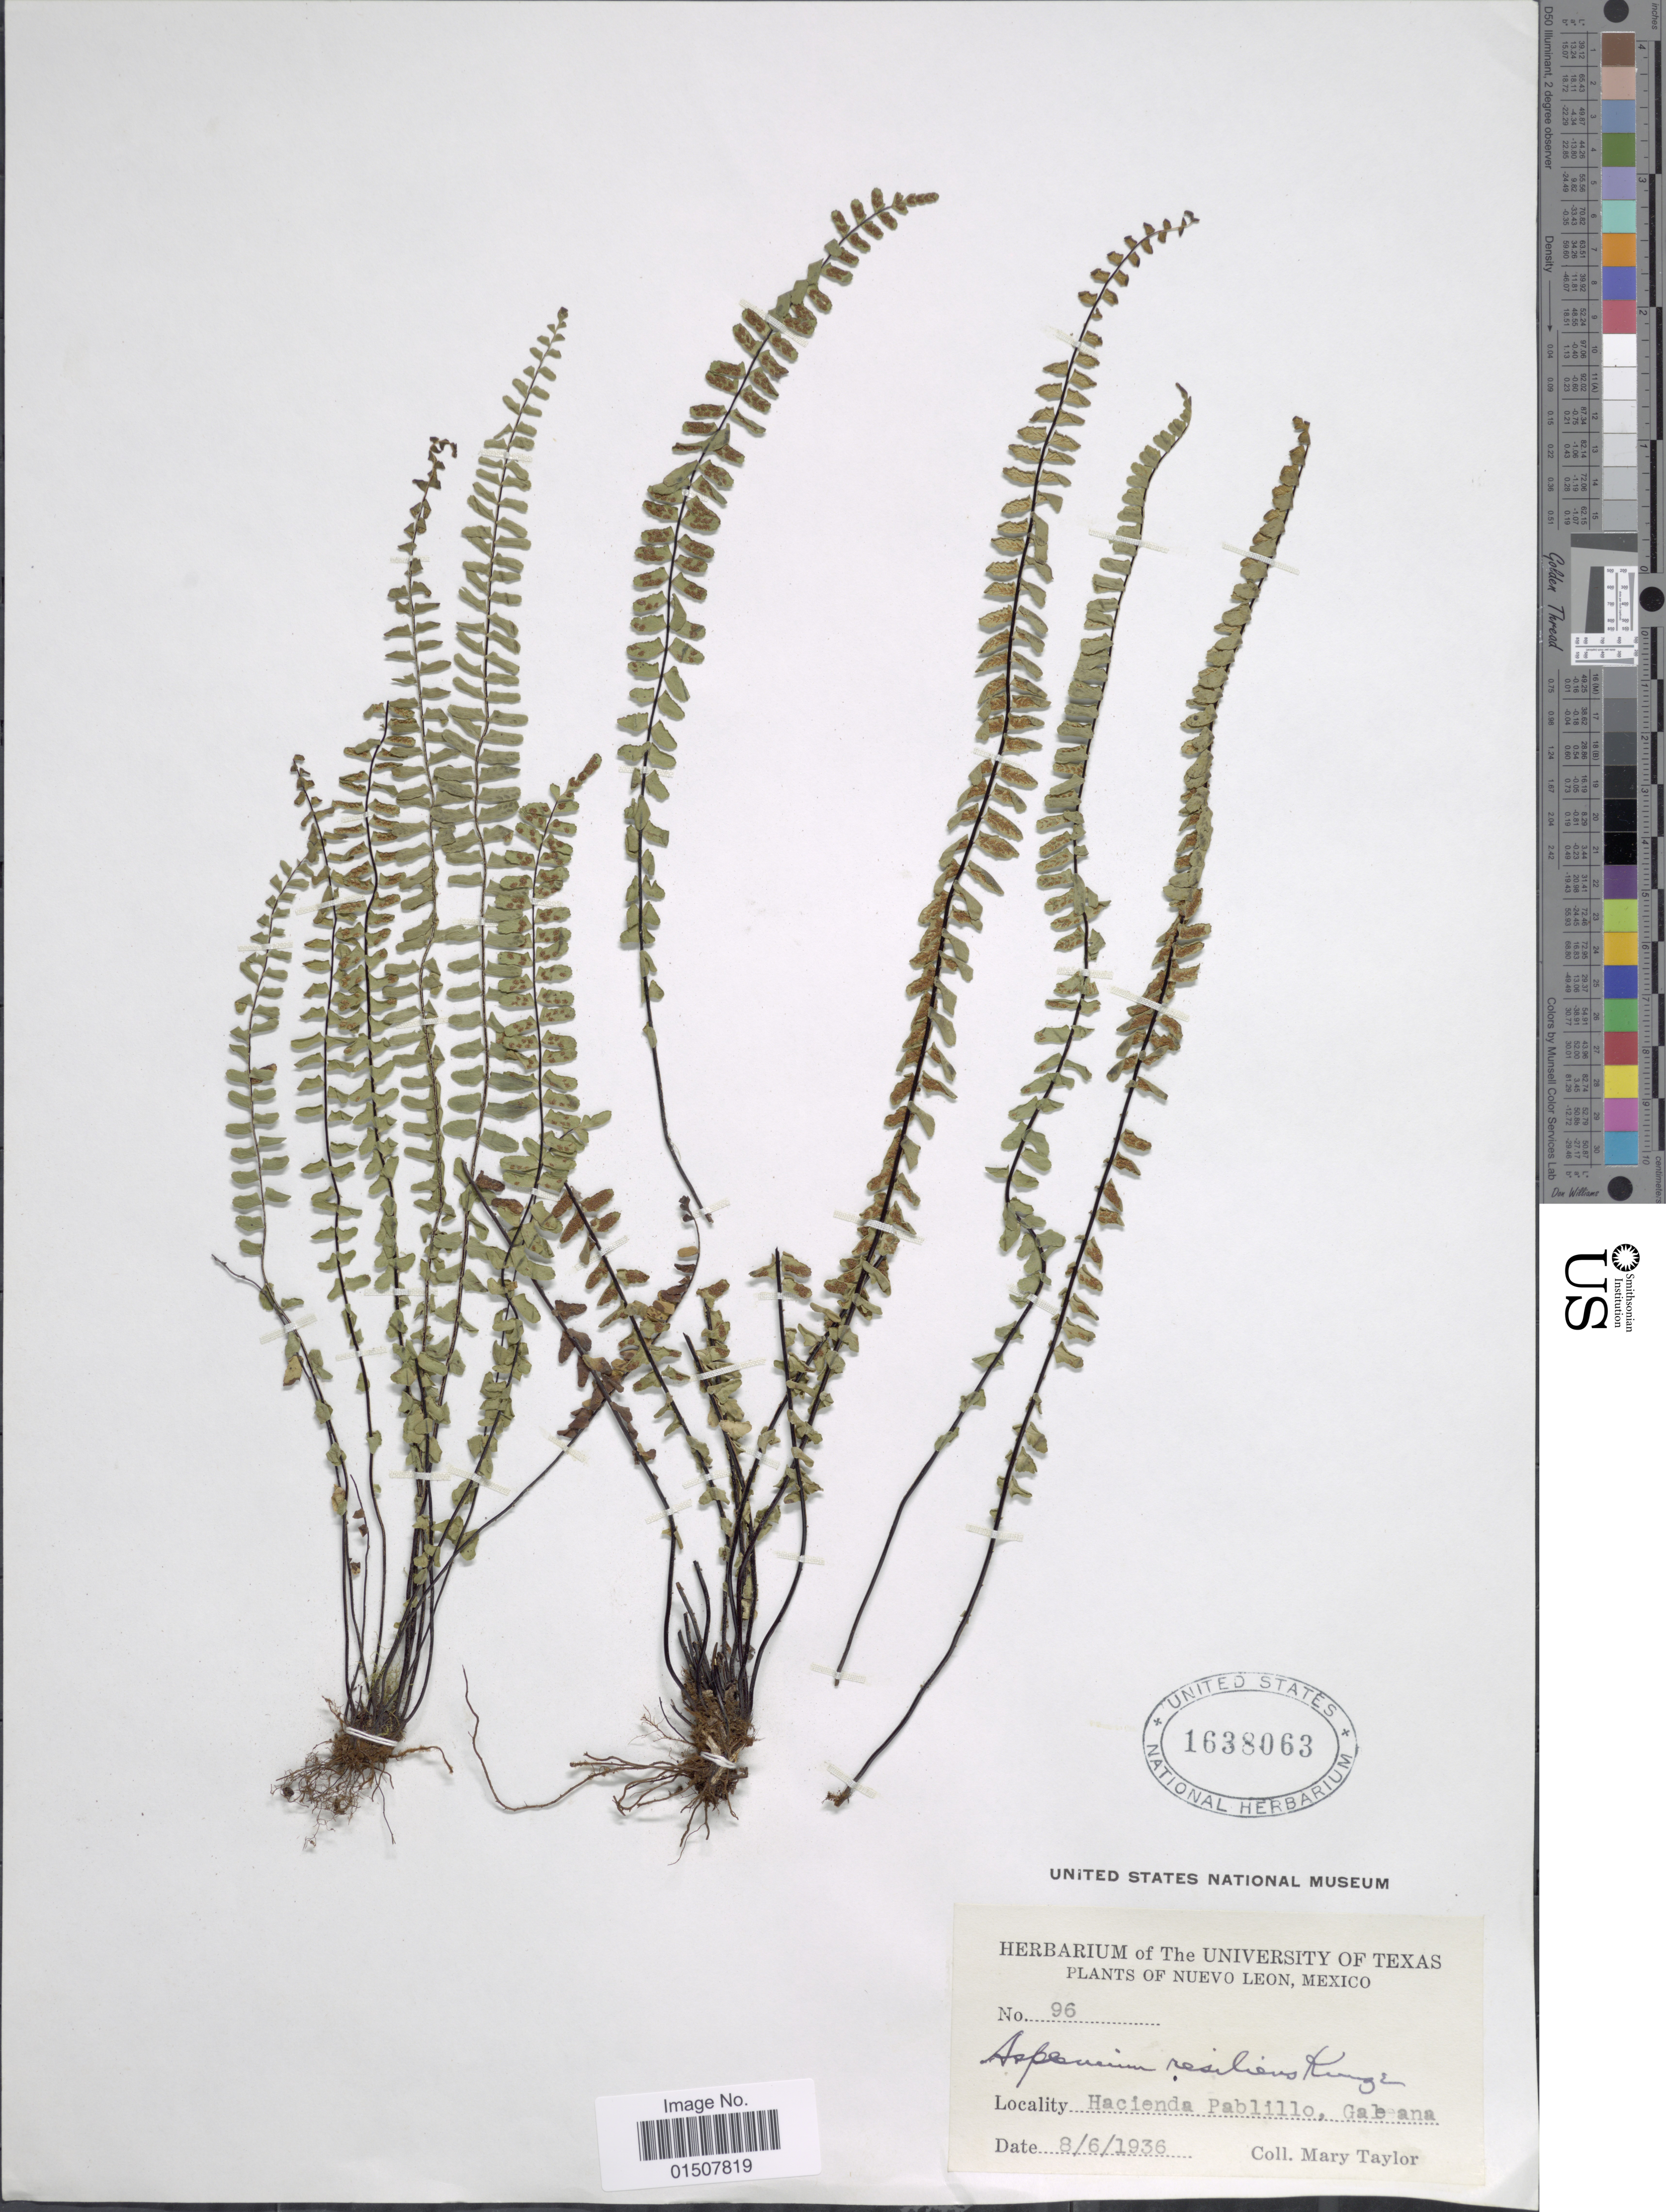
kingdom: Plantae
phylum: Tracheophyta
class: Polypodiopsida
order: Polypodiales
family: Aspleniaceae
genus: Asplenium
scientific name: Asplenium resiliens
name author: Kunze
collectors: M. S. Taylor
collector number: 96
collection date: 1936-06-08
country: Mexico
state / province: Nuevo León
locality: Hacienda Pablillo, Galeana.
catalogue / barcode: US 1638063